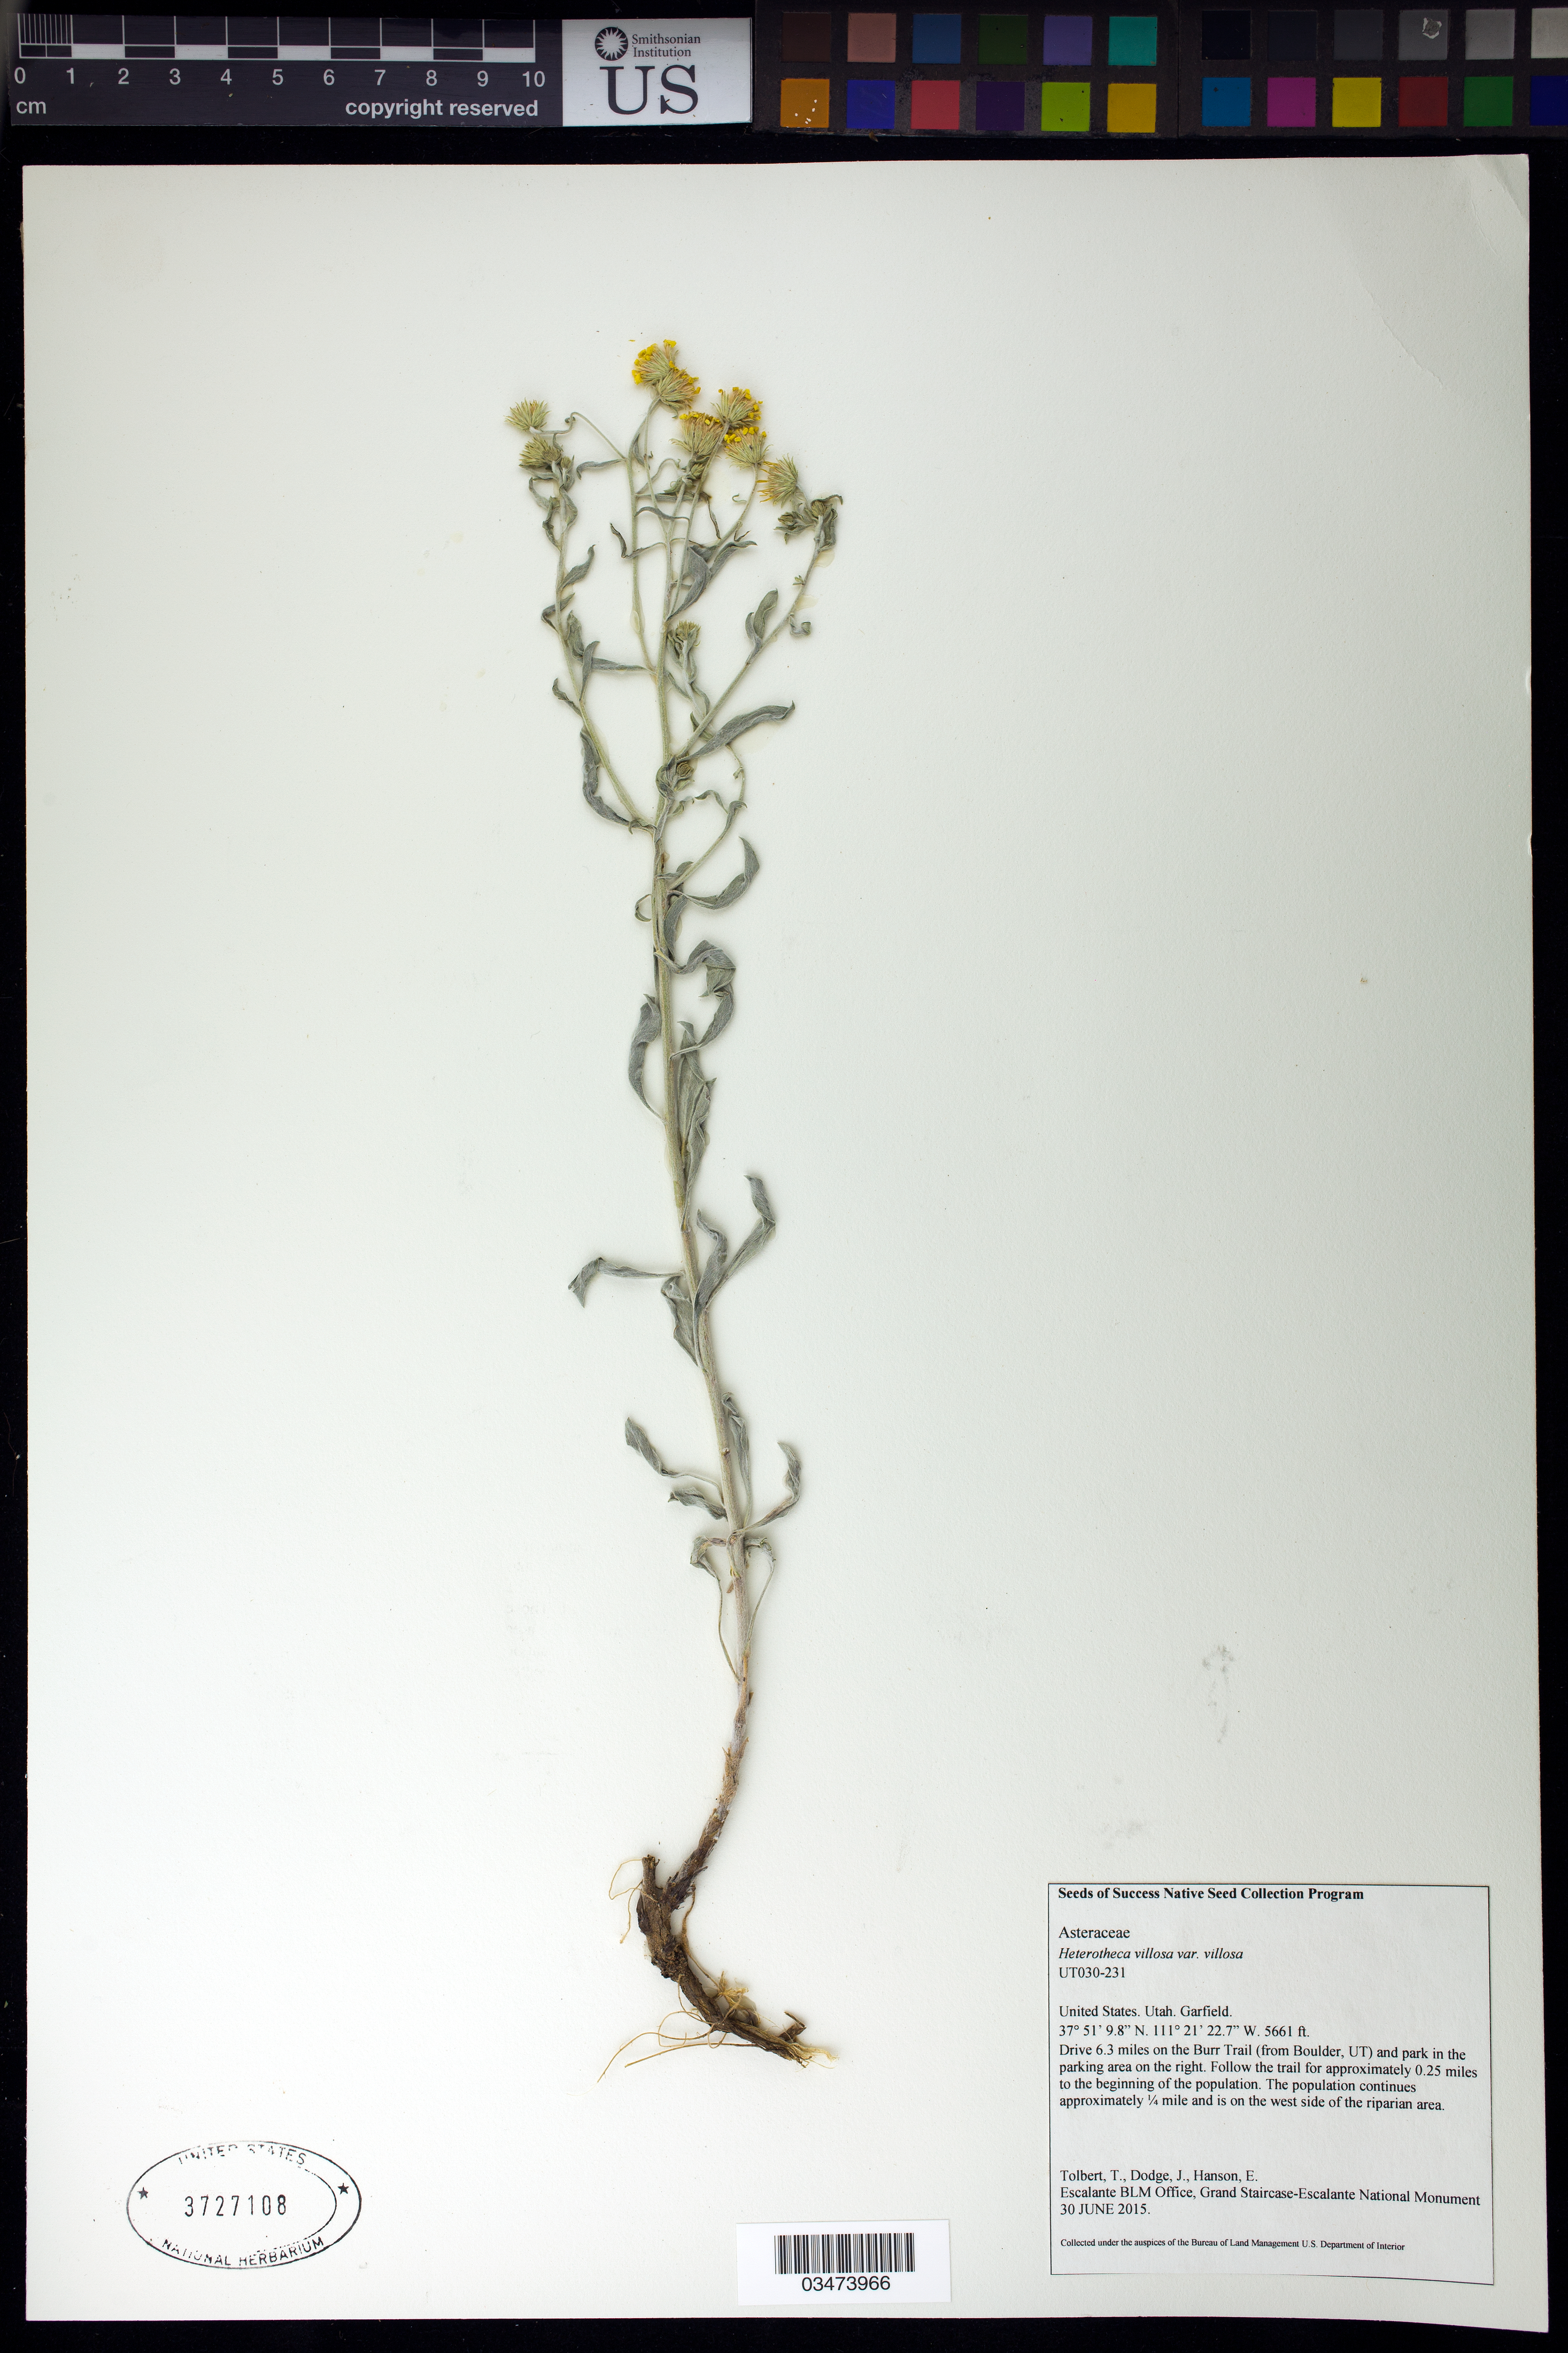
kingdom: Plantae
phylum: Tracheophyta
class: Magnoliopsida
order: Asterales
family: Asteraceae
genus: Heterotheca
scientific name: Heterotheca villosa var. villosa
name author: (Pursh) Shinners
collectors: T. Tolbert, J. Dodge & E. Hanson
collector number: UT030-231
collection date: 2015-06-30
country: United States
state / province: Utah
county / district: Garfield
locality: From Boulder 6.3 miles on the Burr Trail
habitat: Riparian area.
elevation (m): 1725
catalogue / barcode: US 3727108